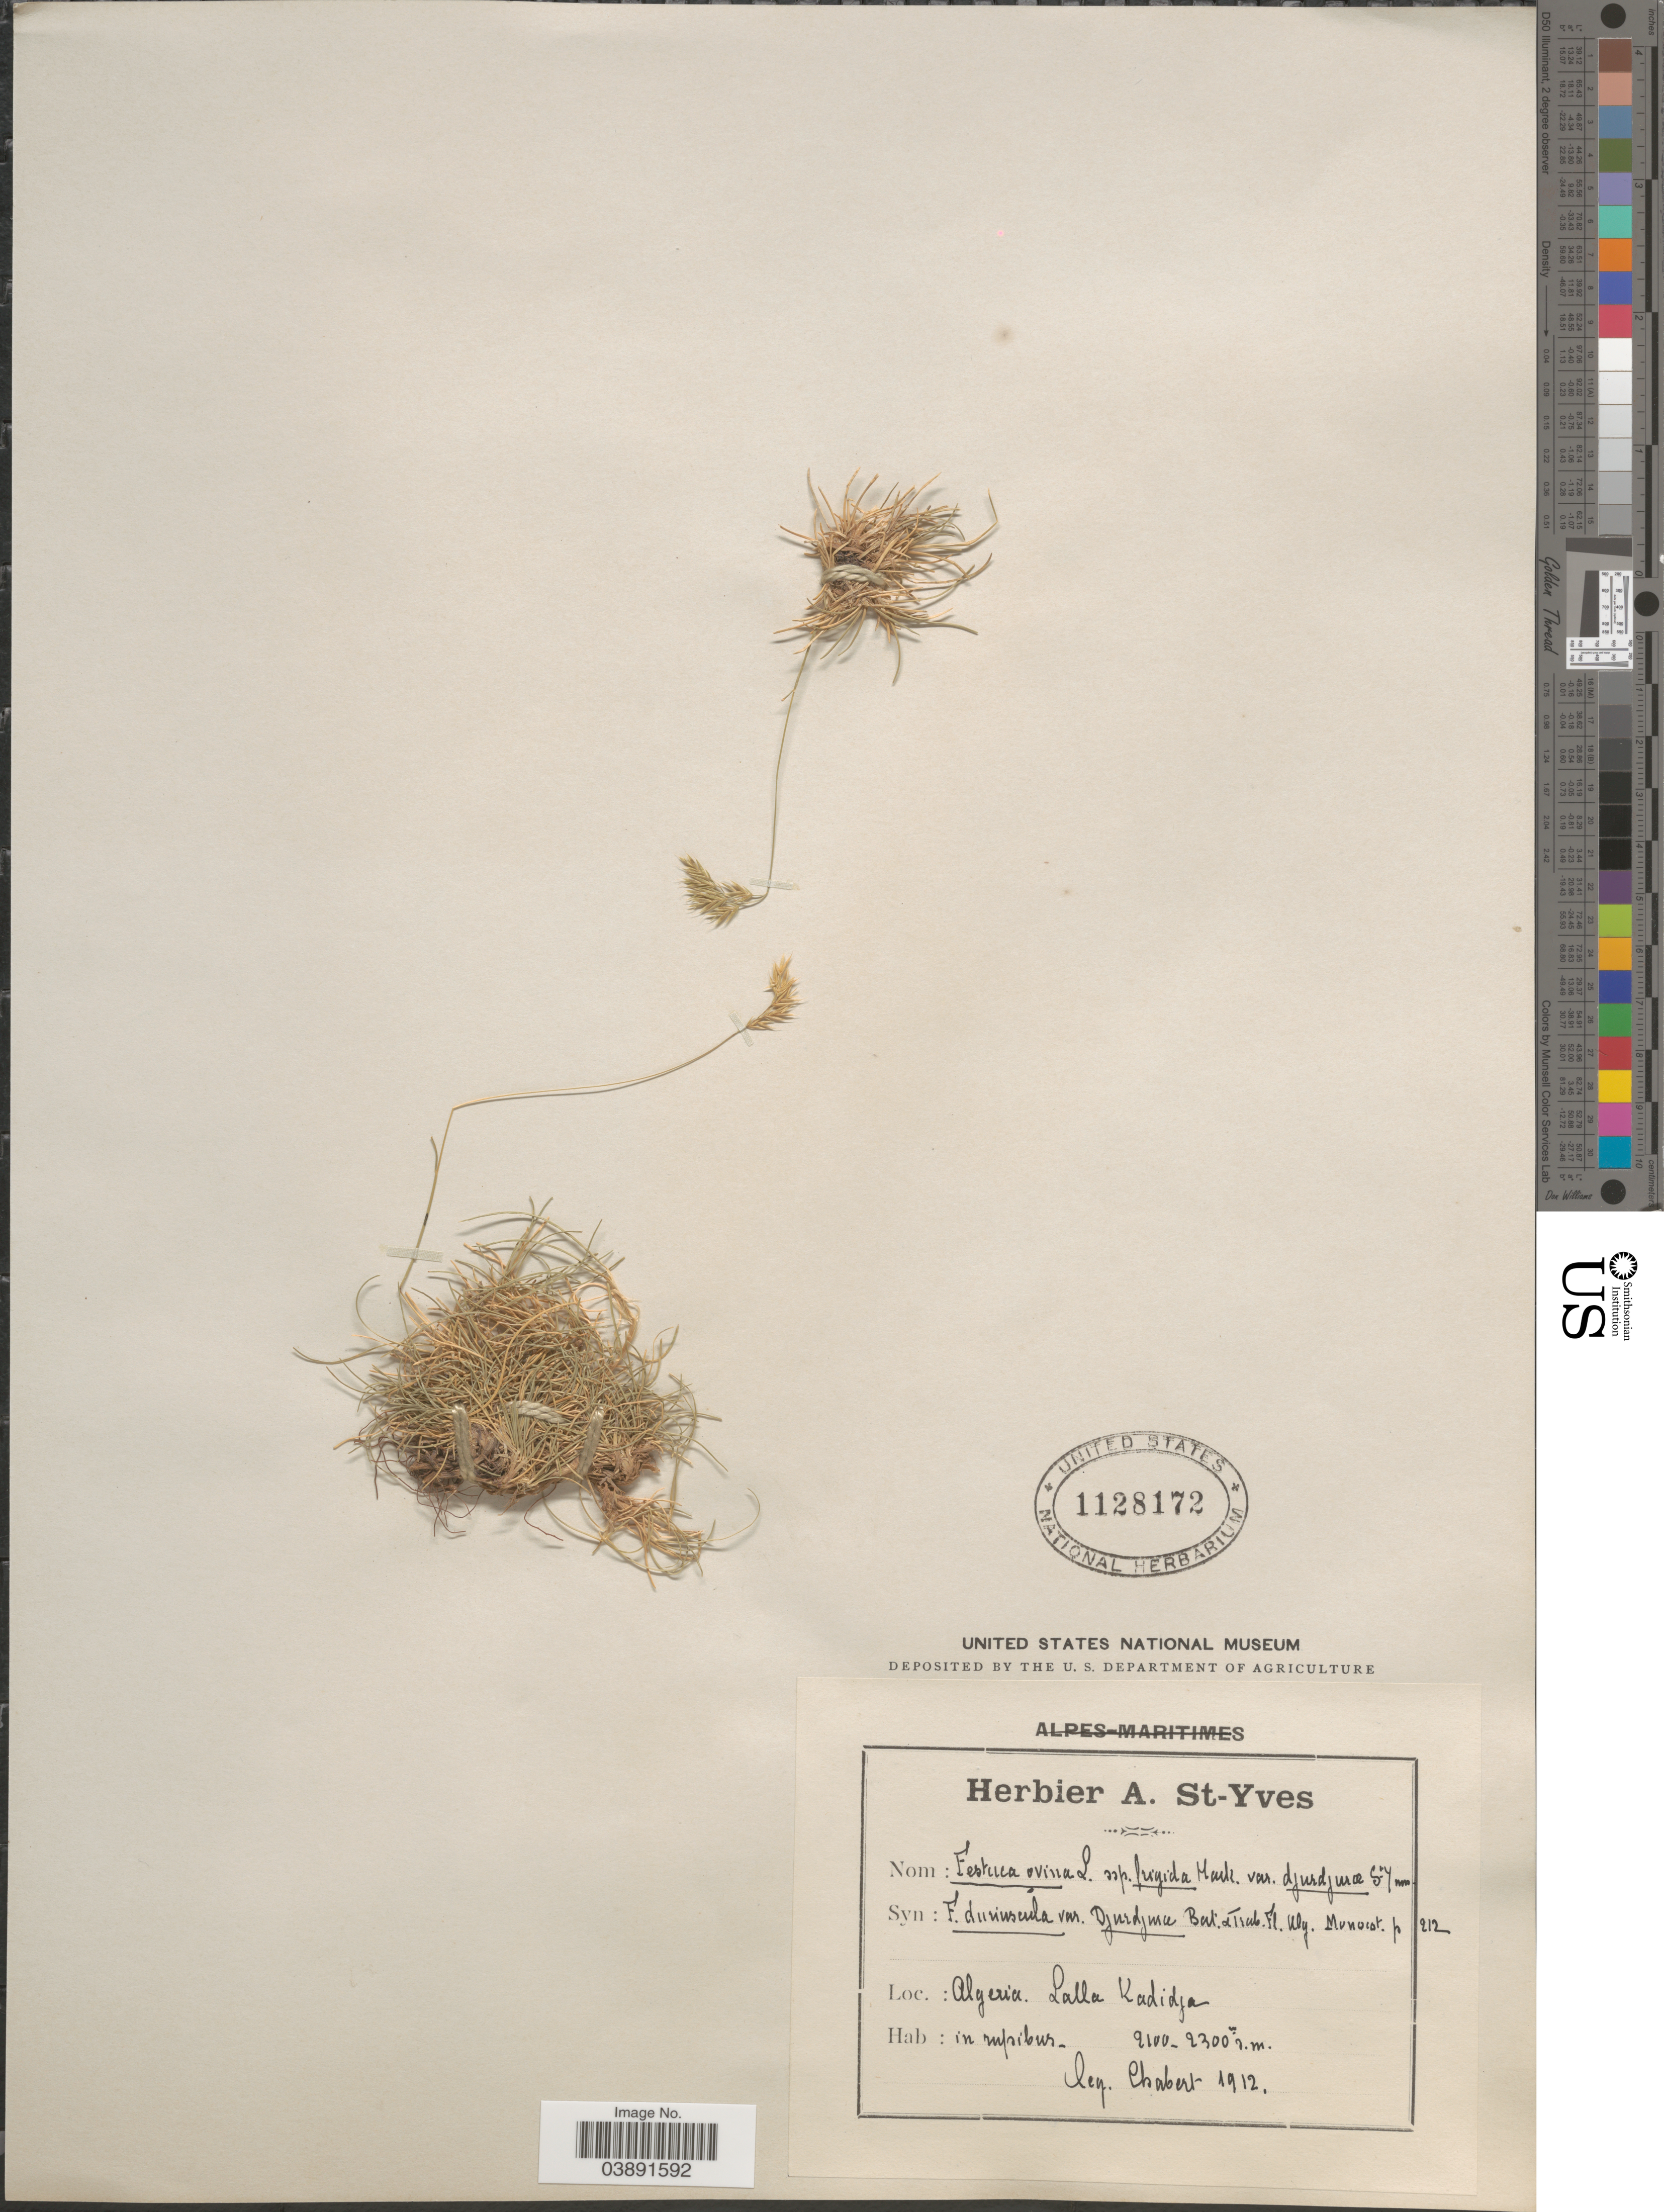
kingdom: Plantae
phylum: Tracheophyta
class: Liliopsida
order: Poales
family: Poaceae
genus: Festuca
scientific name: Festuca sp.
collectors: Chabert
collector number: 1912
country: Algeria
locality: Lalla Kadidja.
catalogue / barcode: US 1128172